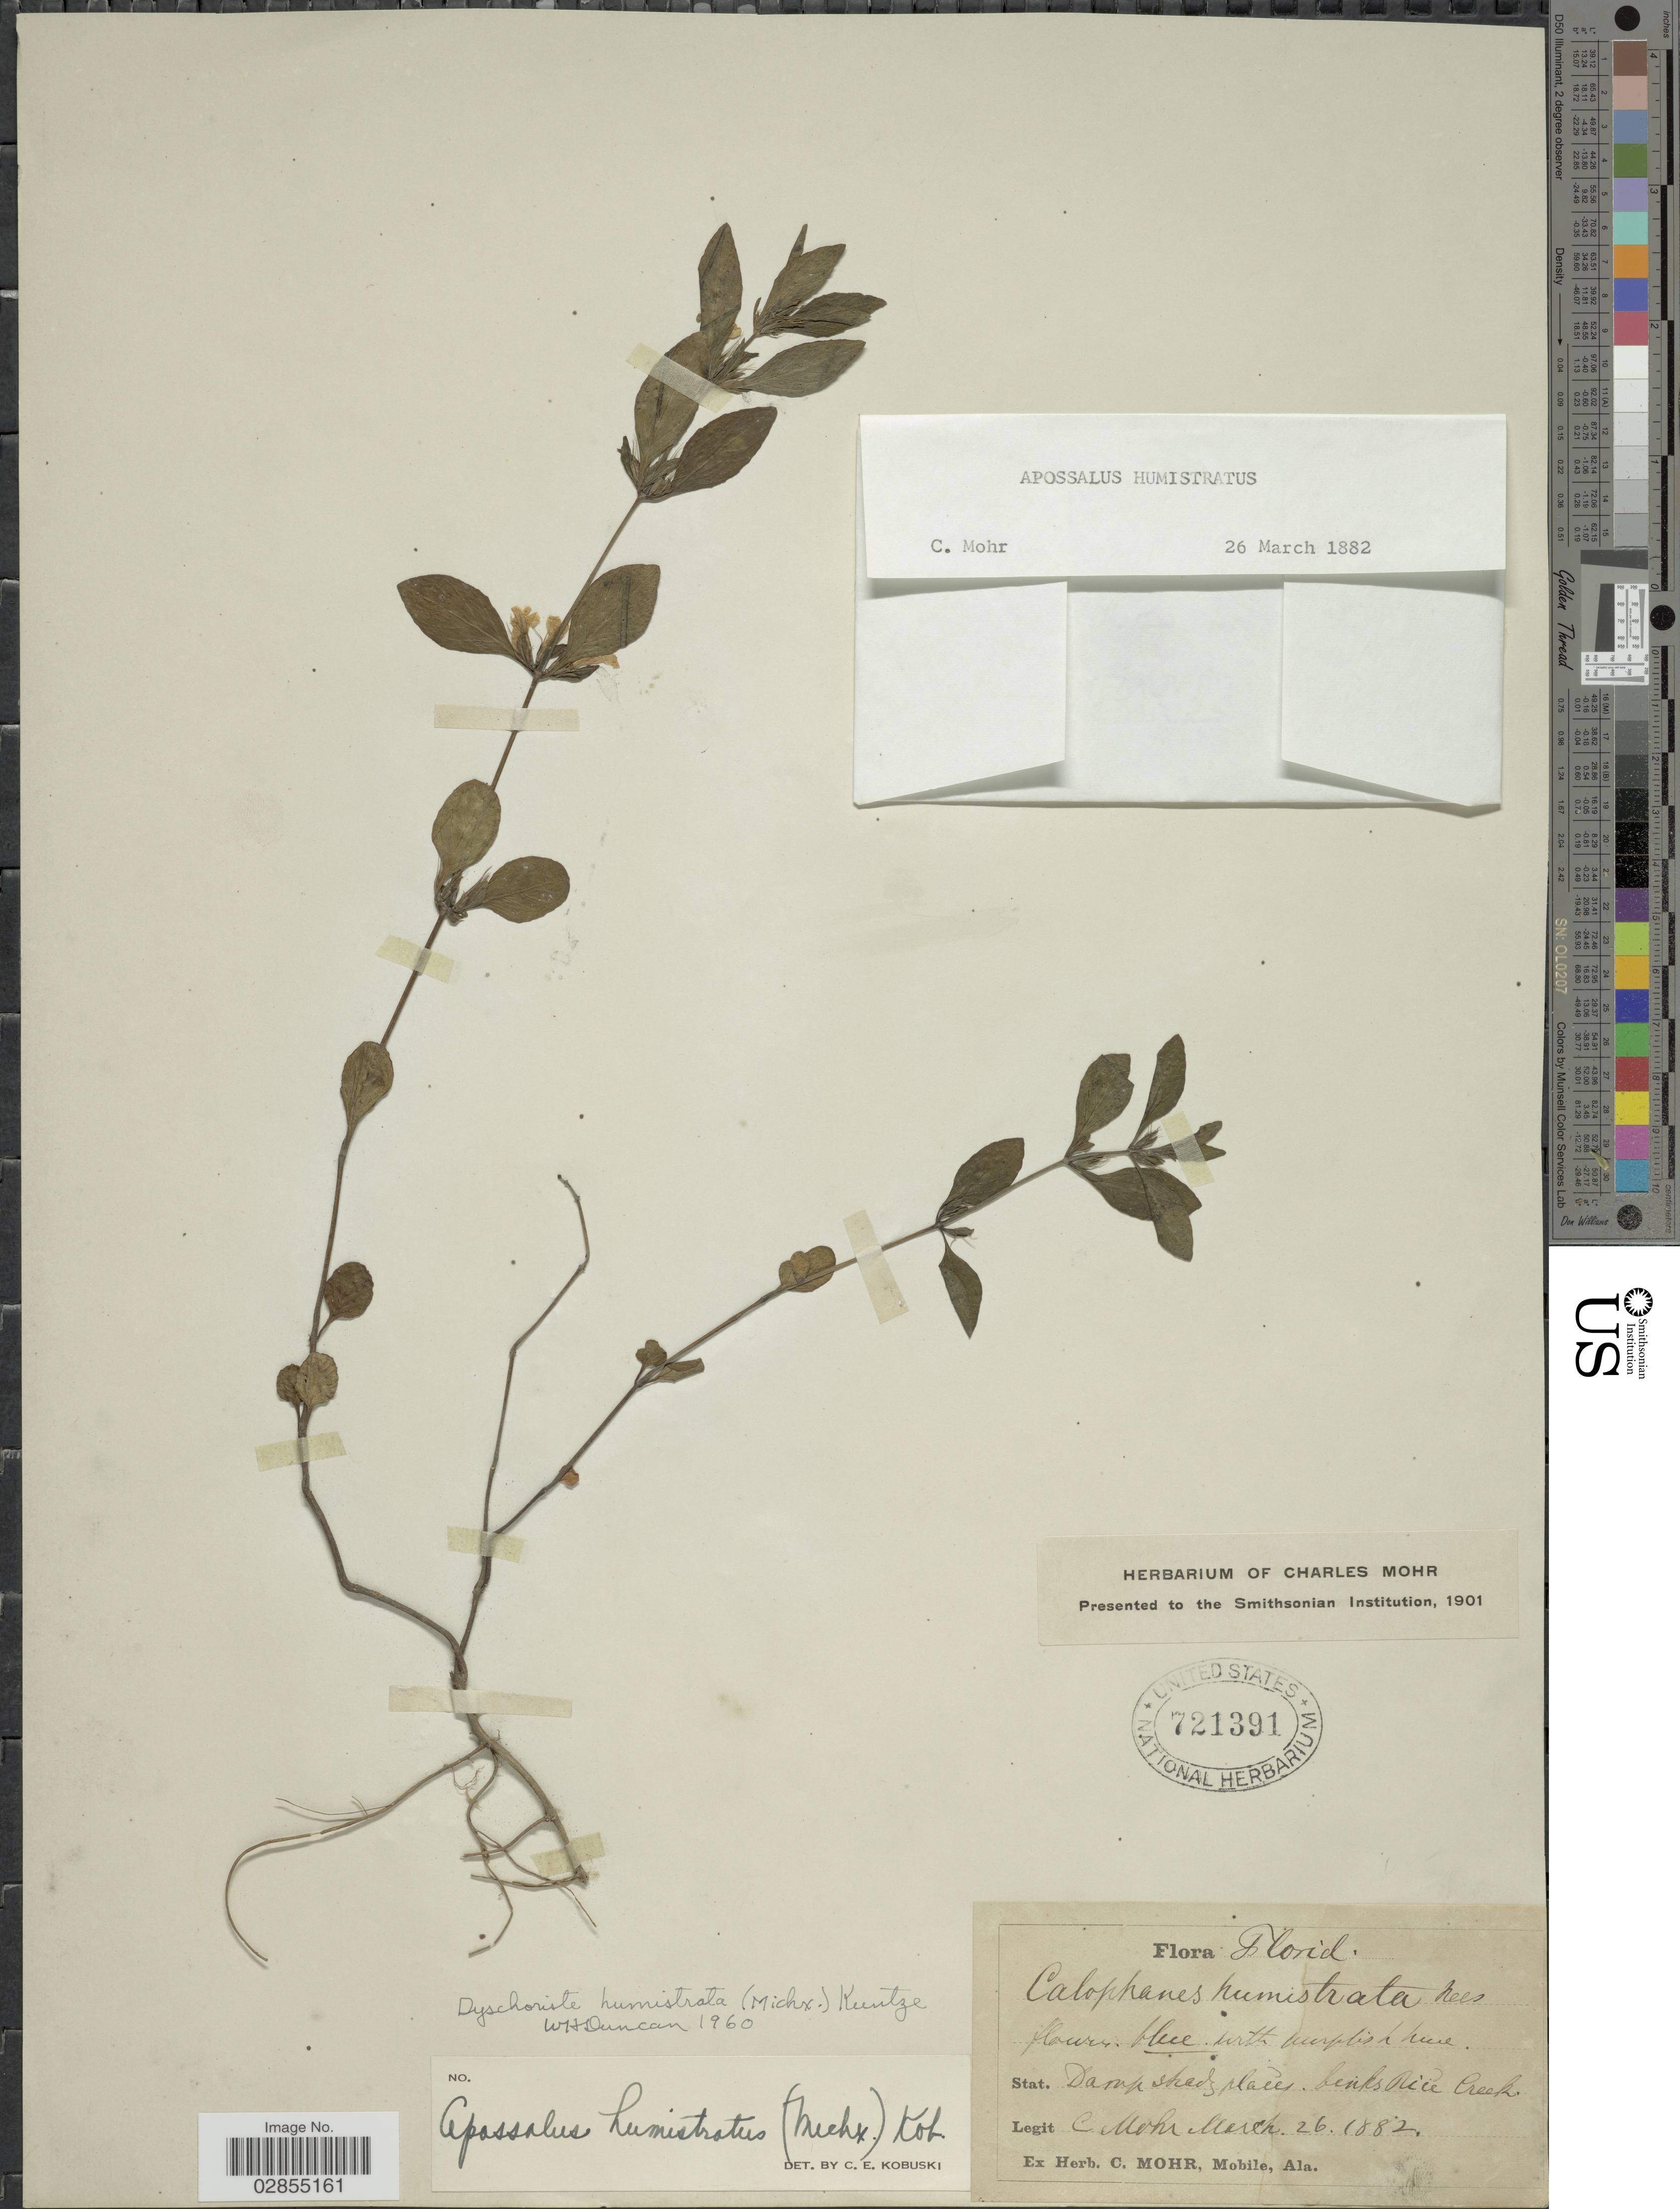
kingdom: Plantae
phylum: Tracheophyta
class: Magnoliopsida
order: Lamiales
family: Acanthaceae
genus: Dyschoriste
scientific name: Dyschoriste humistrata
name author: (Shuttlew. ex Nees) Kuntze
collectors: Mohr, C. T. (herbarium)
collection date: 1882-03-26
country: United States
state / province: Florida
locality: Stat. Damp shade places. banks Rice Creek.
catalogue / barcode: US 721391